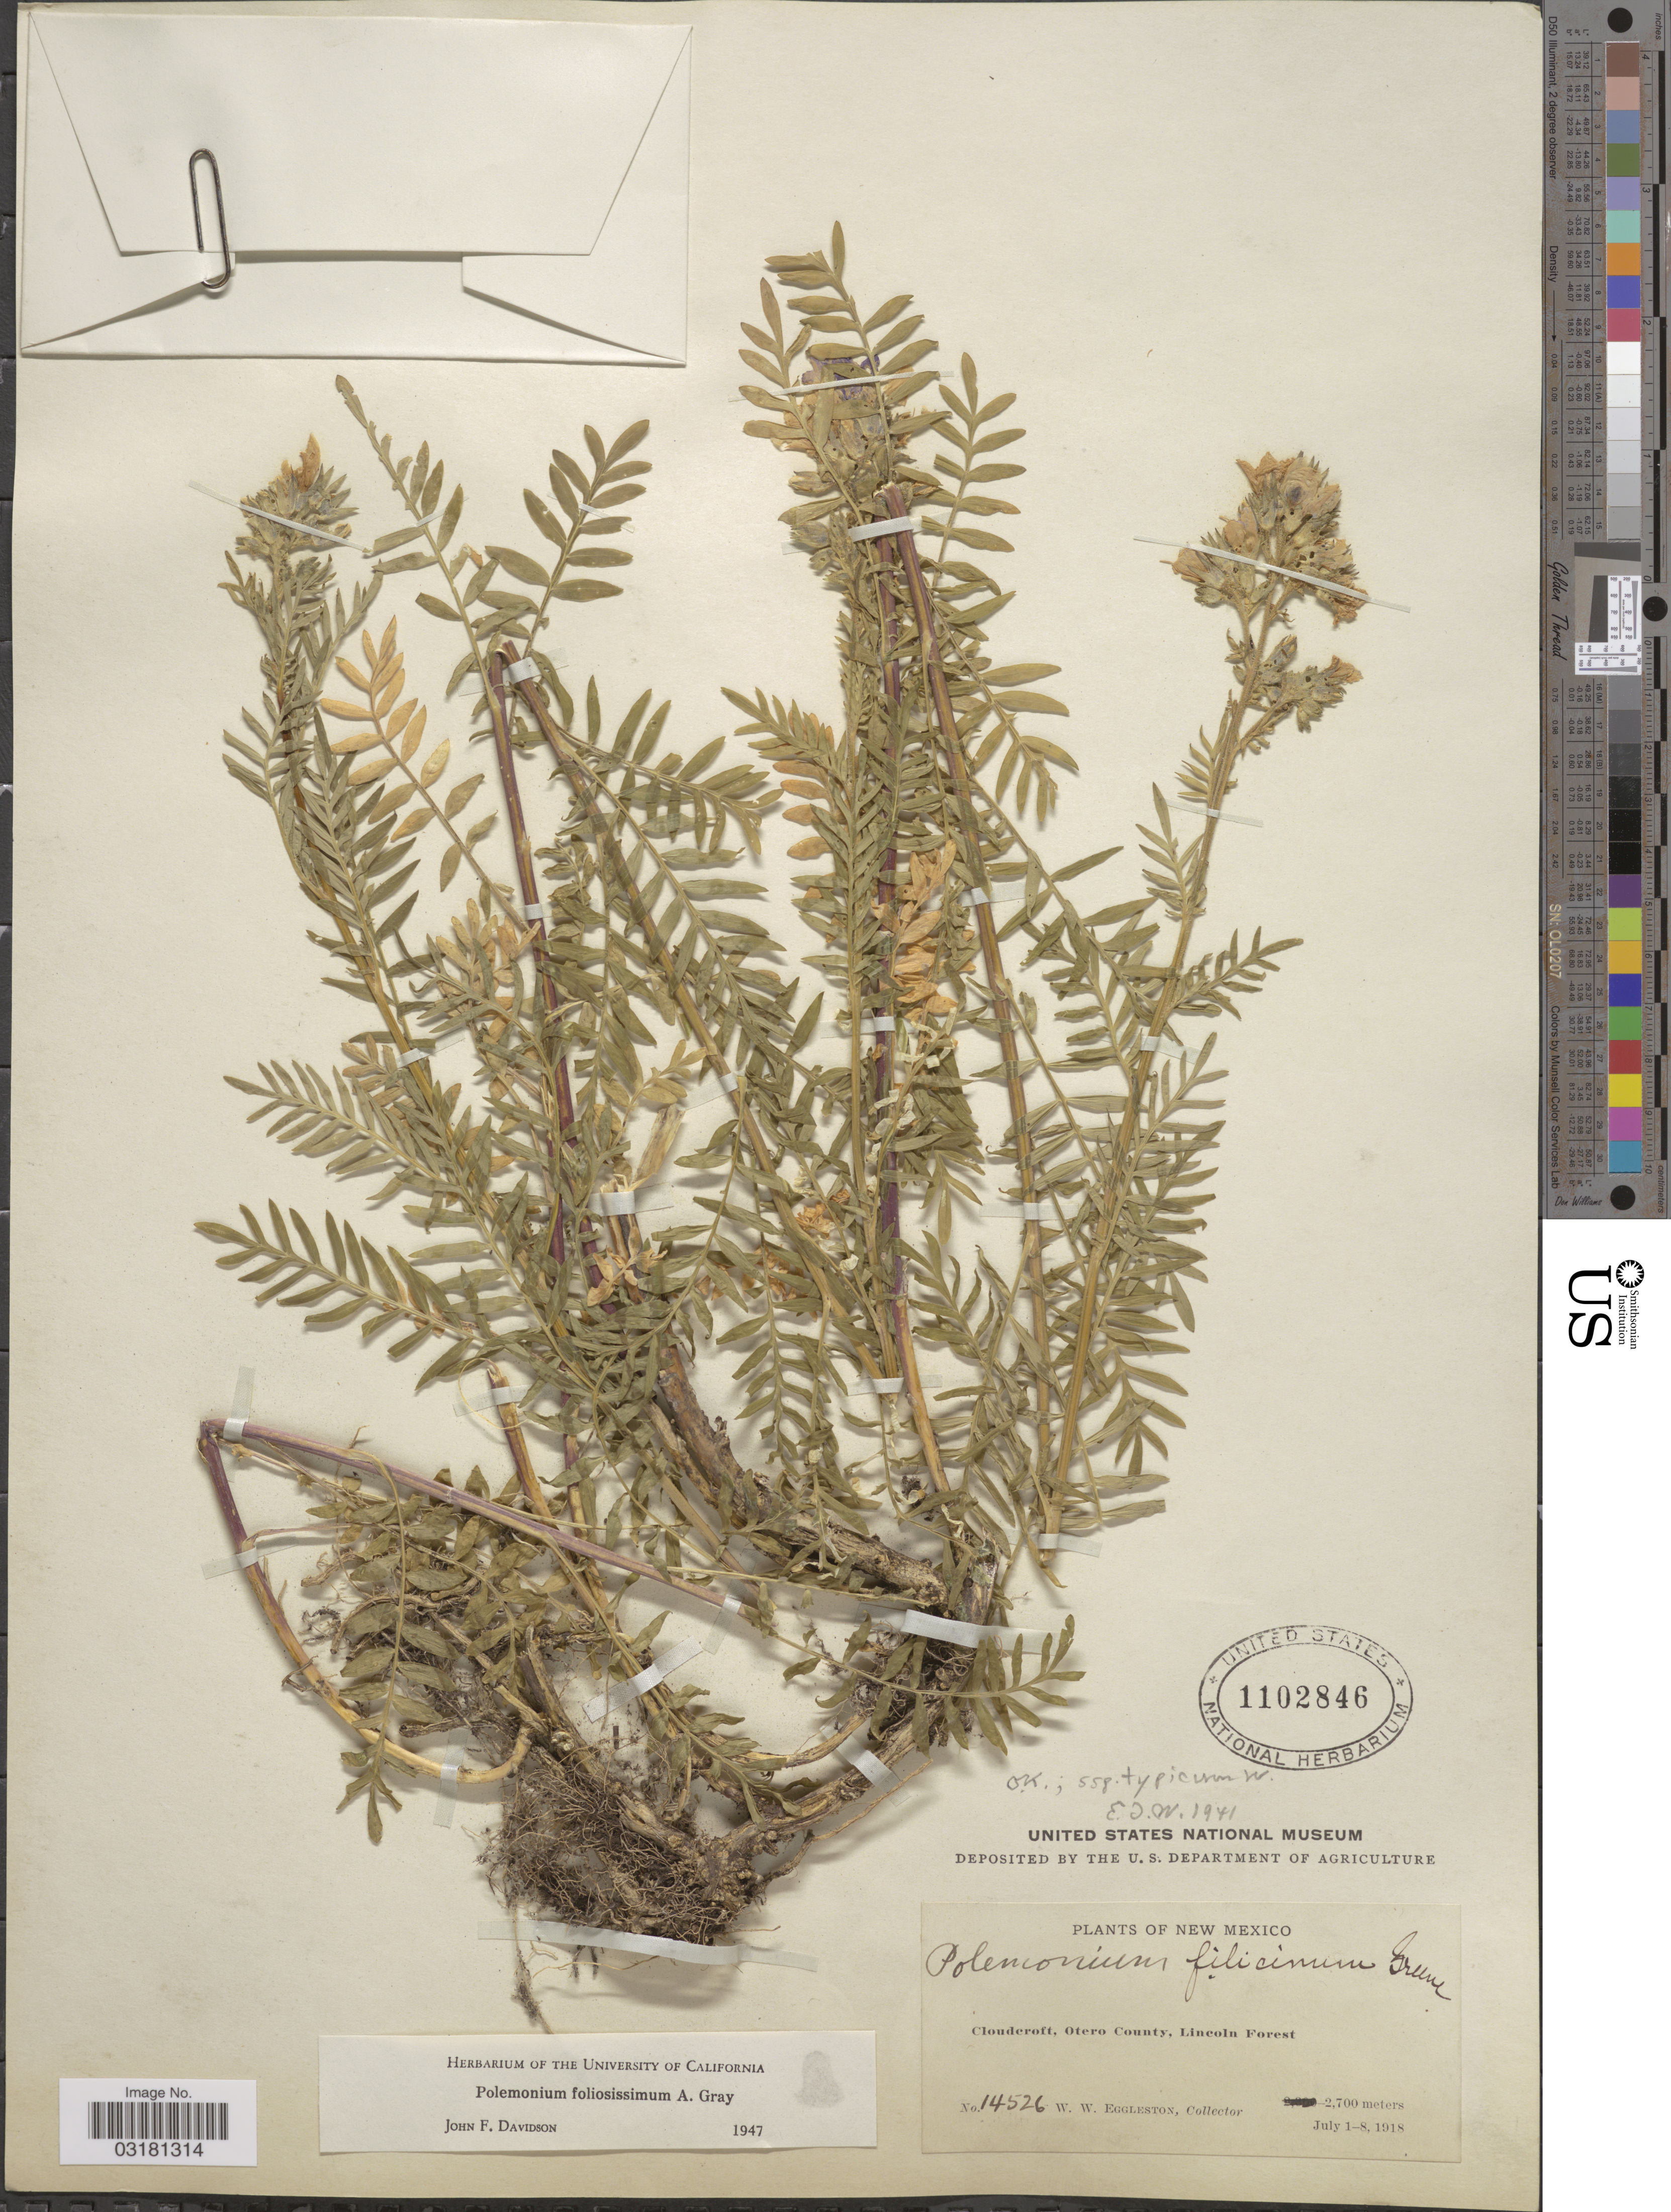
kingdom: Plantae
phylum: Tracheophyta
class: Magnoliopsida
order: Ericales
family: Polemoniaceae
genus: Polemonium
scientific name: Polemonium foliosissimum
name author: A. Gray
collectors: W. W. Eggleston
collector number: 14526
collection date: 1918-07-01/1918-07-08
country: United States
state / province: New Mexico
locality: Cloudcroft, Otero County, Lincoln Forest.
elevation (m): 2700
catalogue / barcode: US 1102846